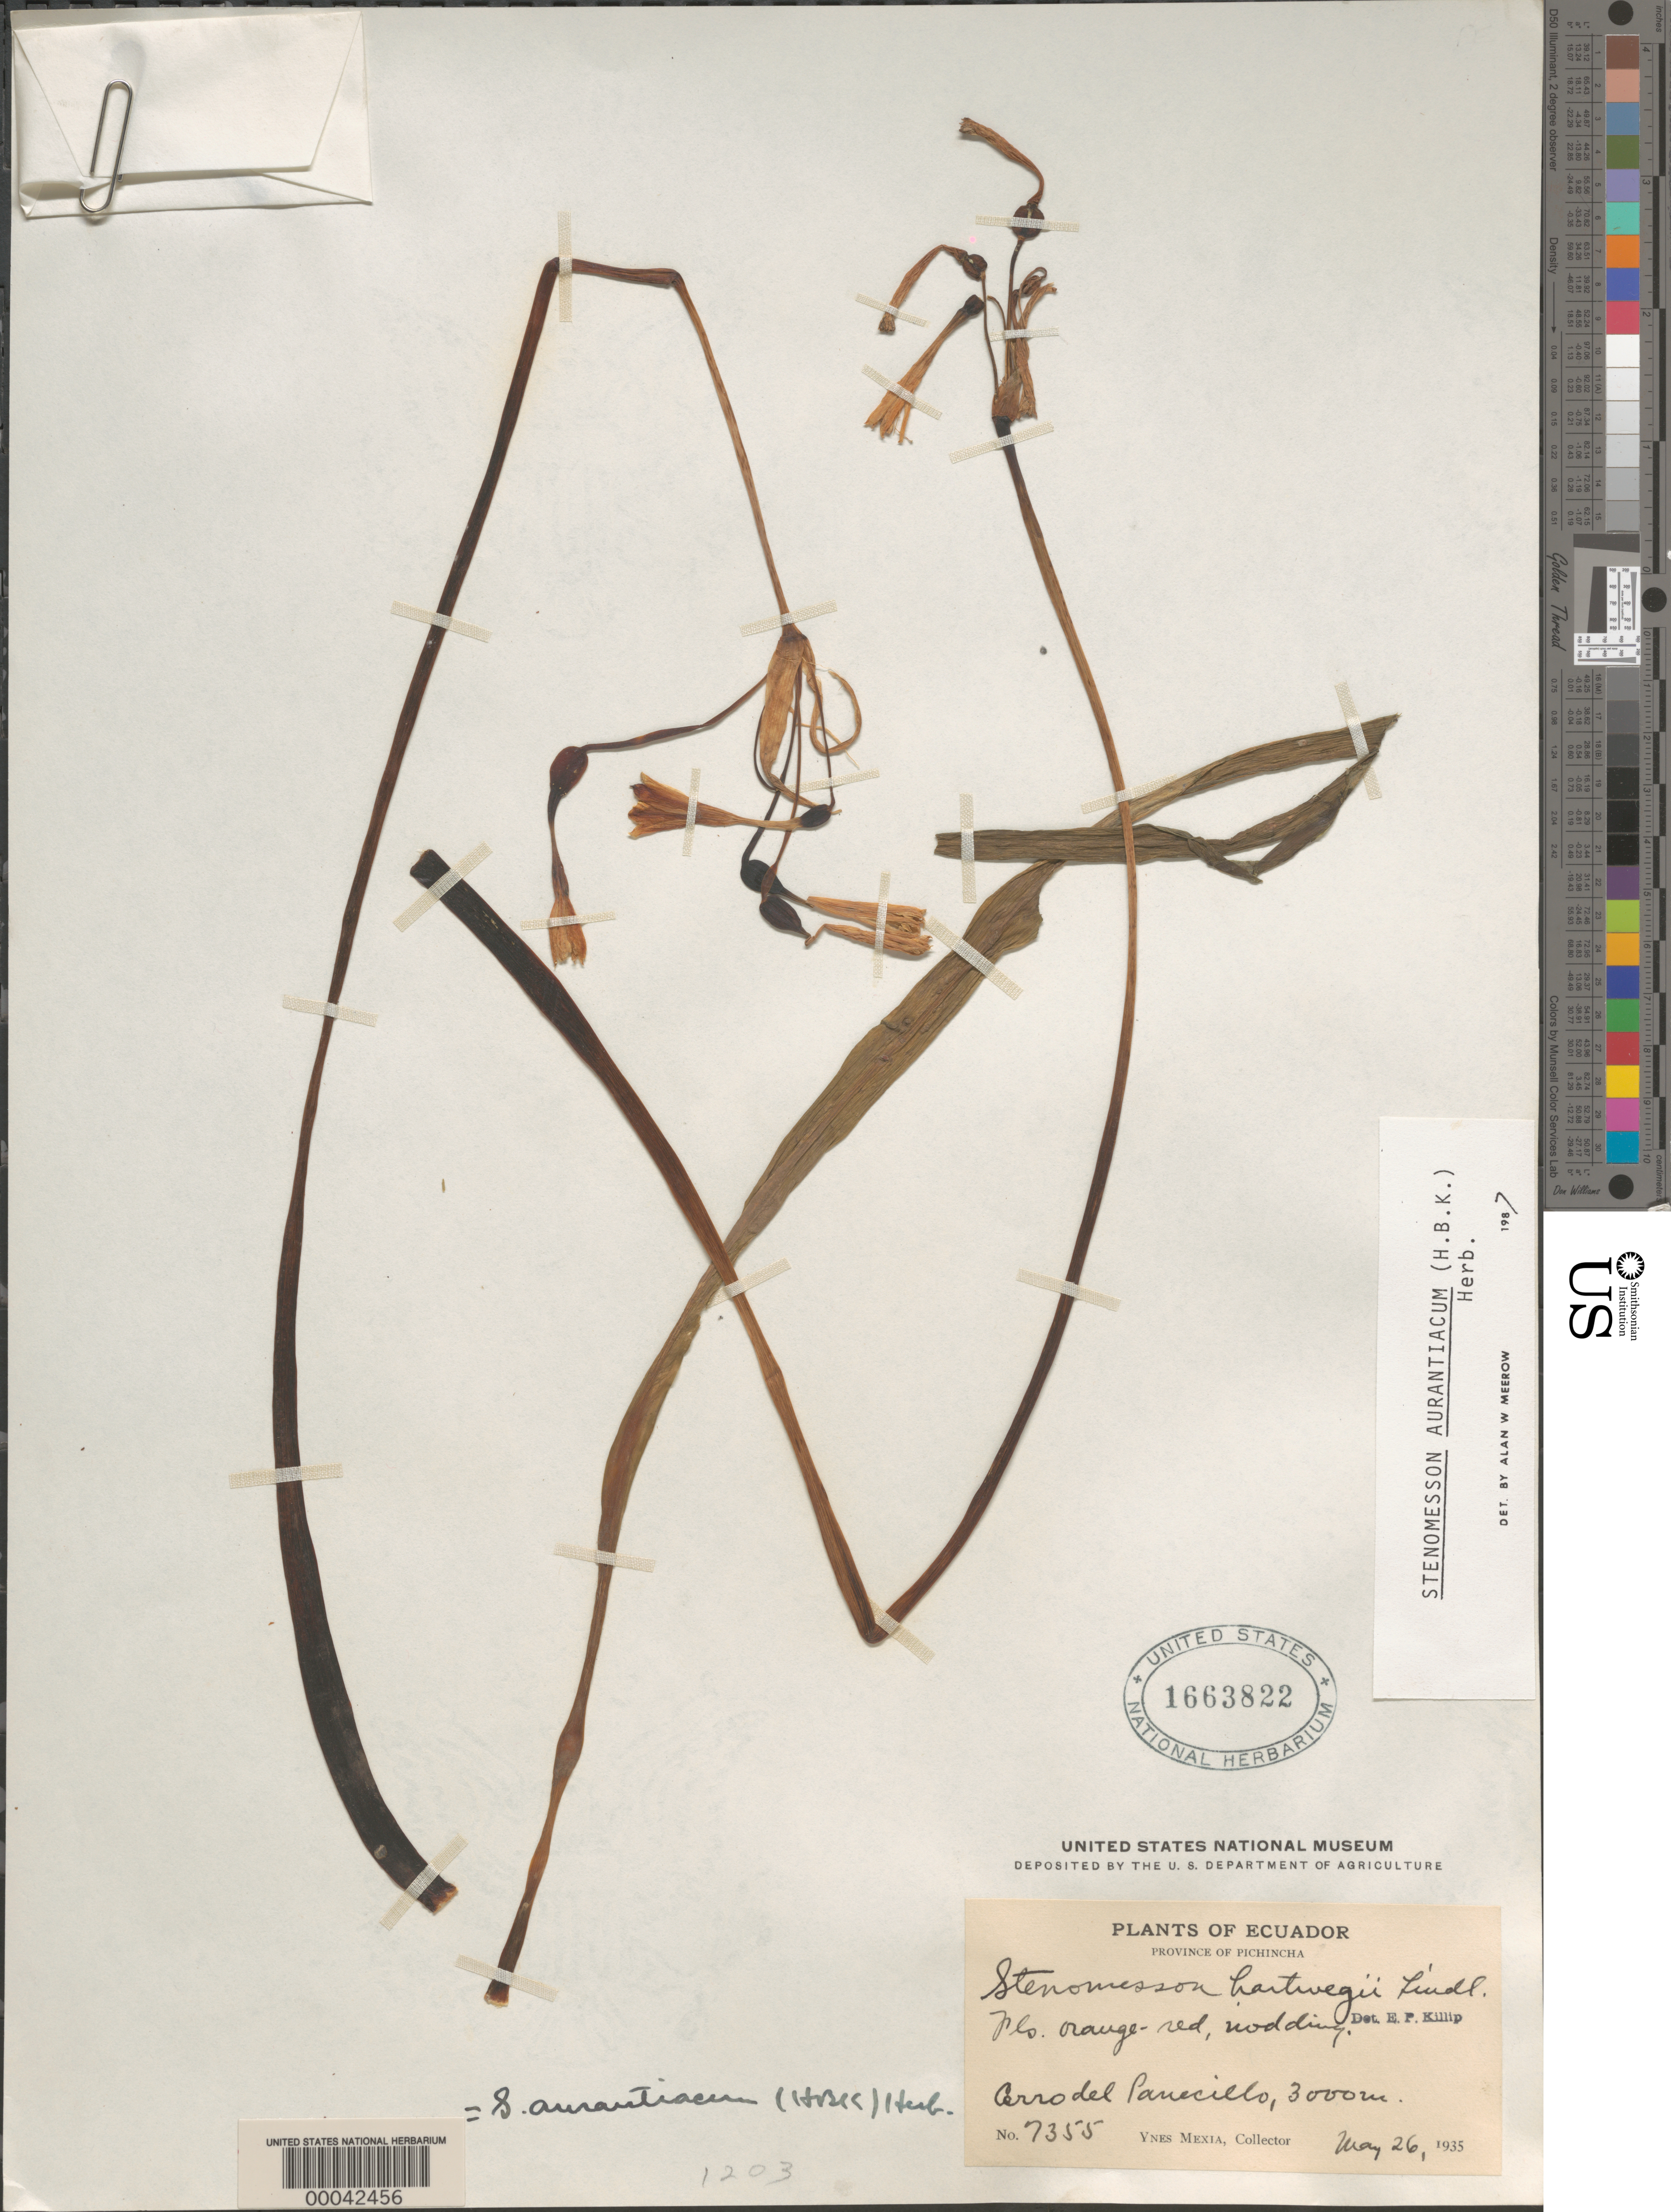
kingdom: Plantae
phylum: Tracheophyta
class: Liliopsida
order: Asparagales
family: Amaryllidaceae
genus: Stenomesson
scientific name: Stenomesson aurantiacum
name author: (Kunth) Herb.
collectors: Y. Mexia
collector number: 7355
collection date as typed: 26 May 1935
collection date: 1935-05-26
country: Ecuador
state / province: Pichincha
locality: Cerro del panecillo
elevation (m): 3000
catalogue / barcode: US 1663822